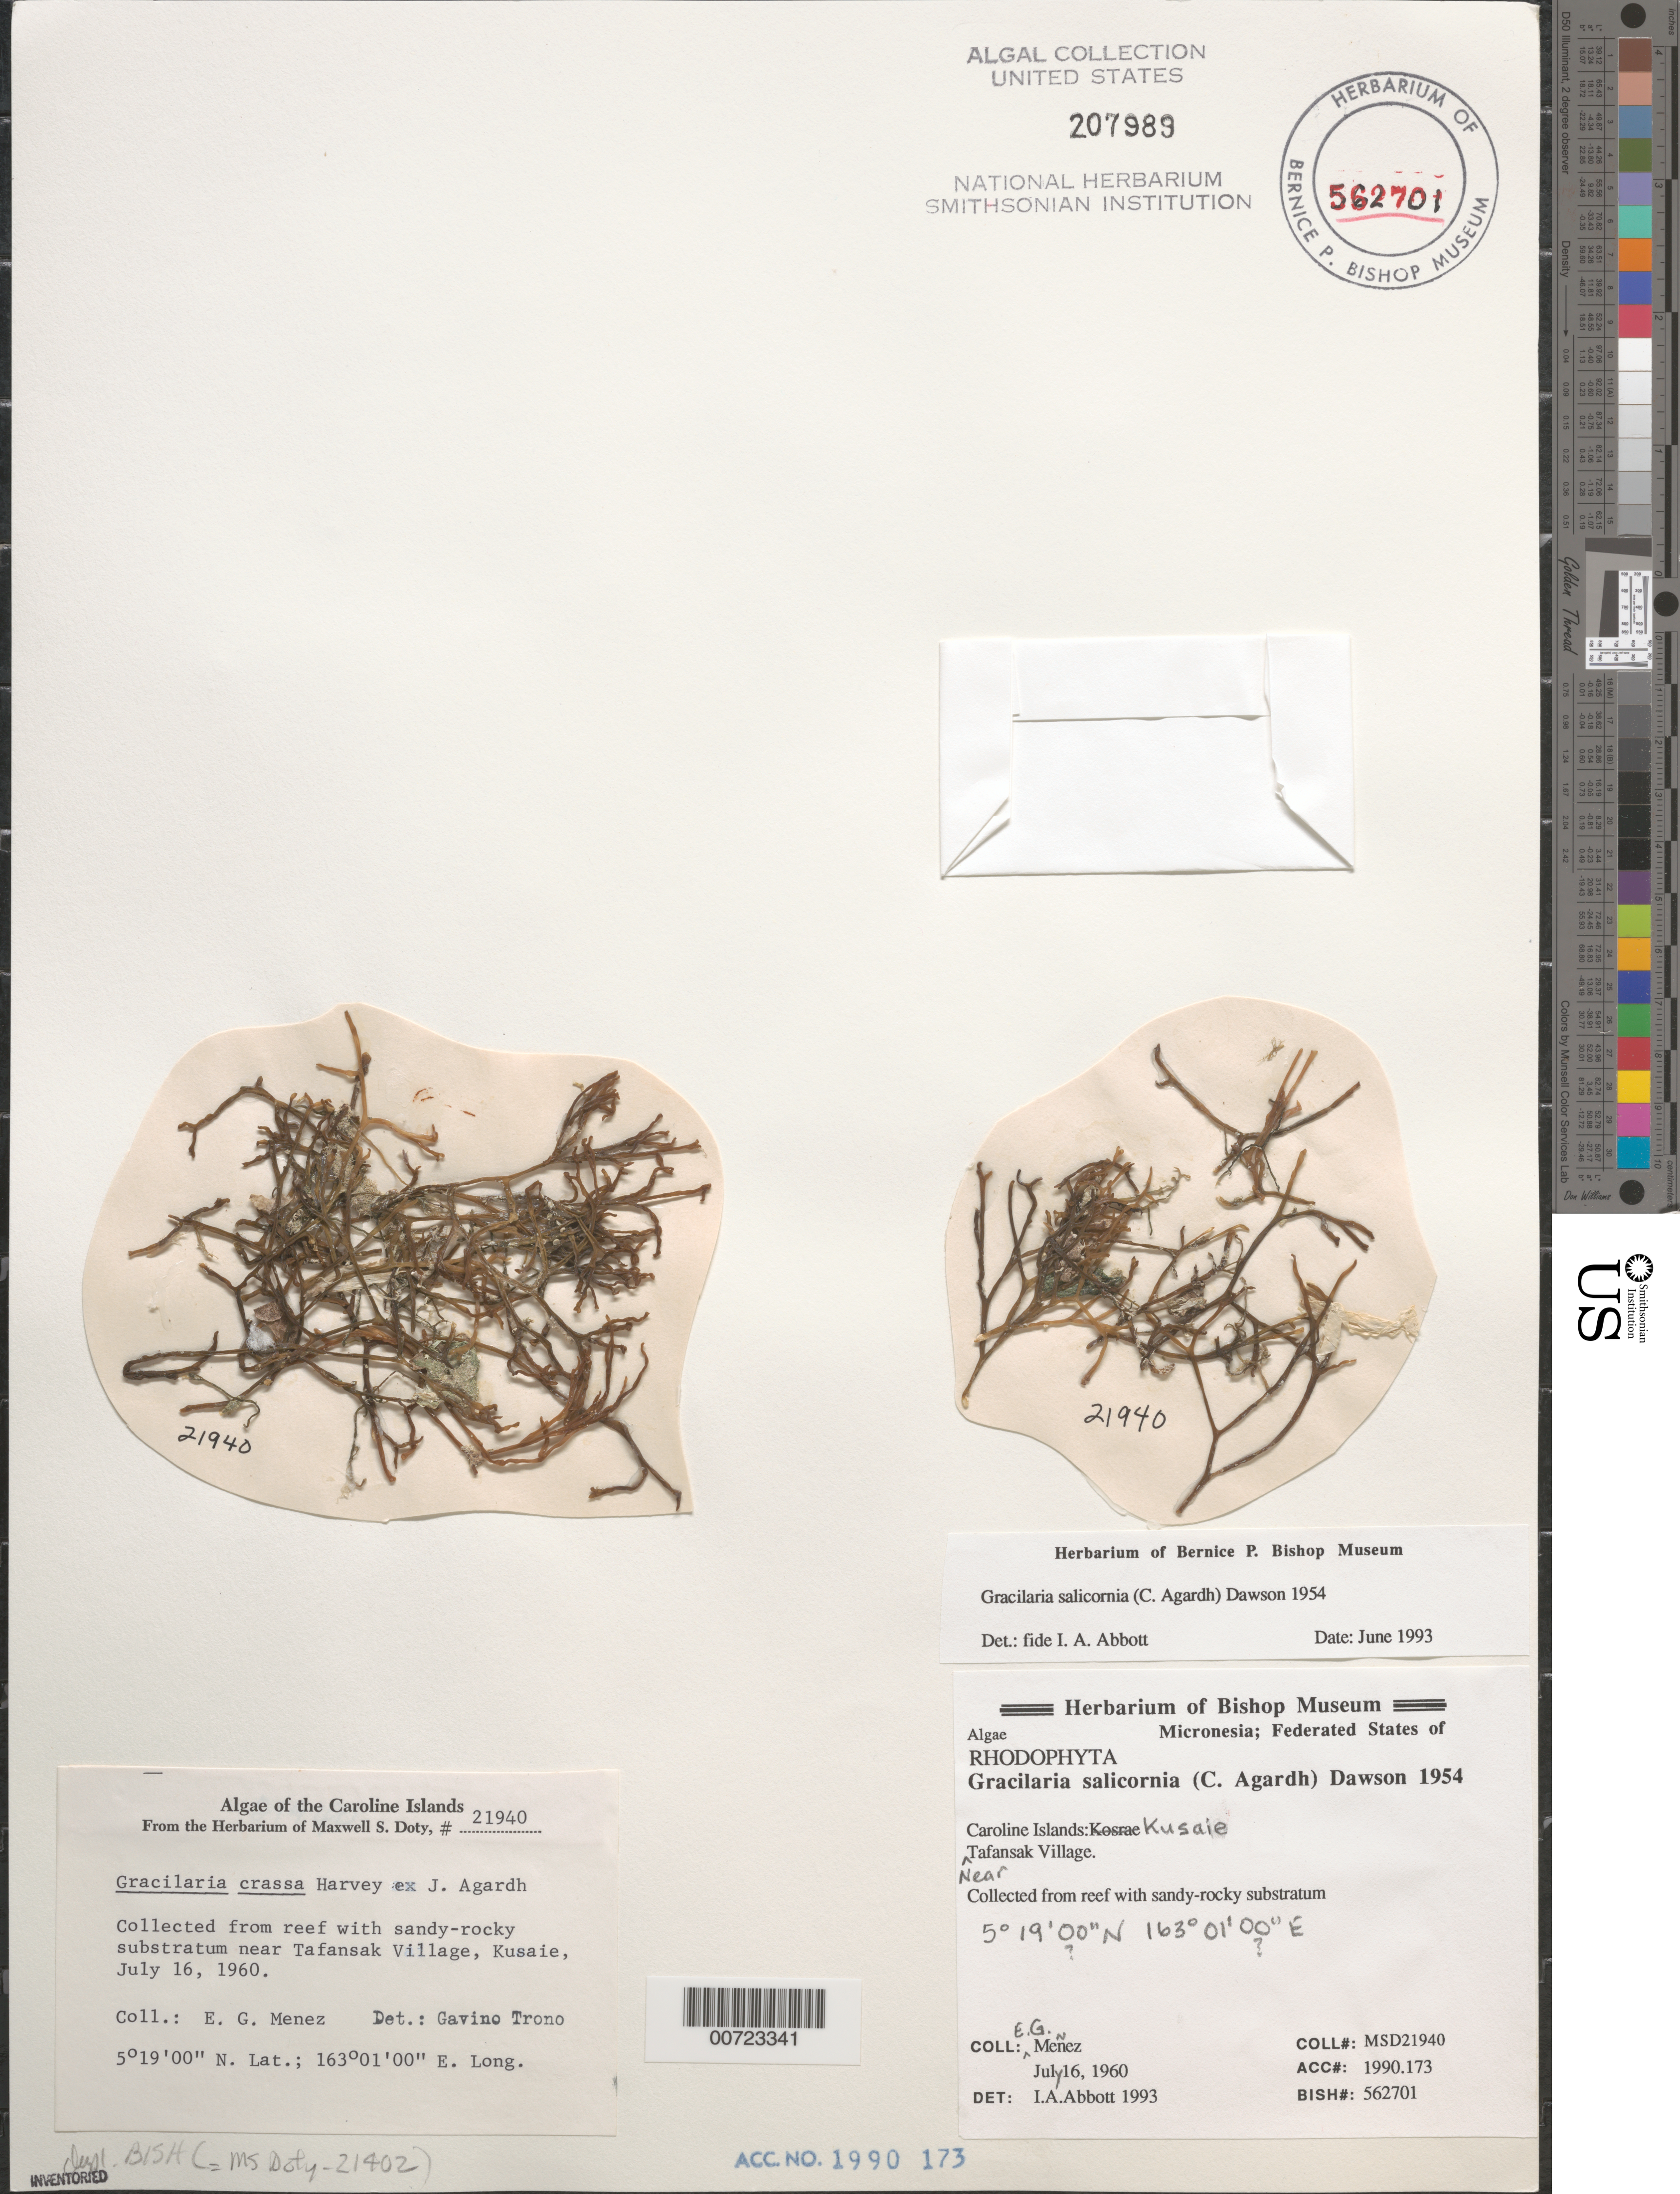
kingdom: Plantae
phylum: Rhodophyta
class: Florideophyceae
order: Gracilariales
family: Gracilariaceae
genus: Gracilaria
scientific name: Gracilaria salicornia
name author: (C. Agardh) E.Y. Dawson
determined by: Abbott, Isabella A.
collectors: Meñez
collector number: MSD 21840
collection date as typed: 16 Jul 1960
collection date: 1960-07-16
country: Micronesia, Federated States of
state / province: Kosrae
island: Kosrae [Kusaie]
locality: Reef near Tafansak village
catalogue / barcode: US 207989